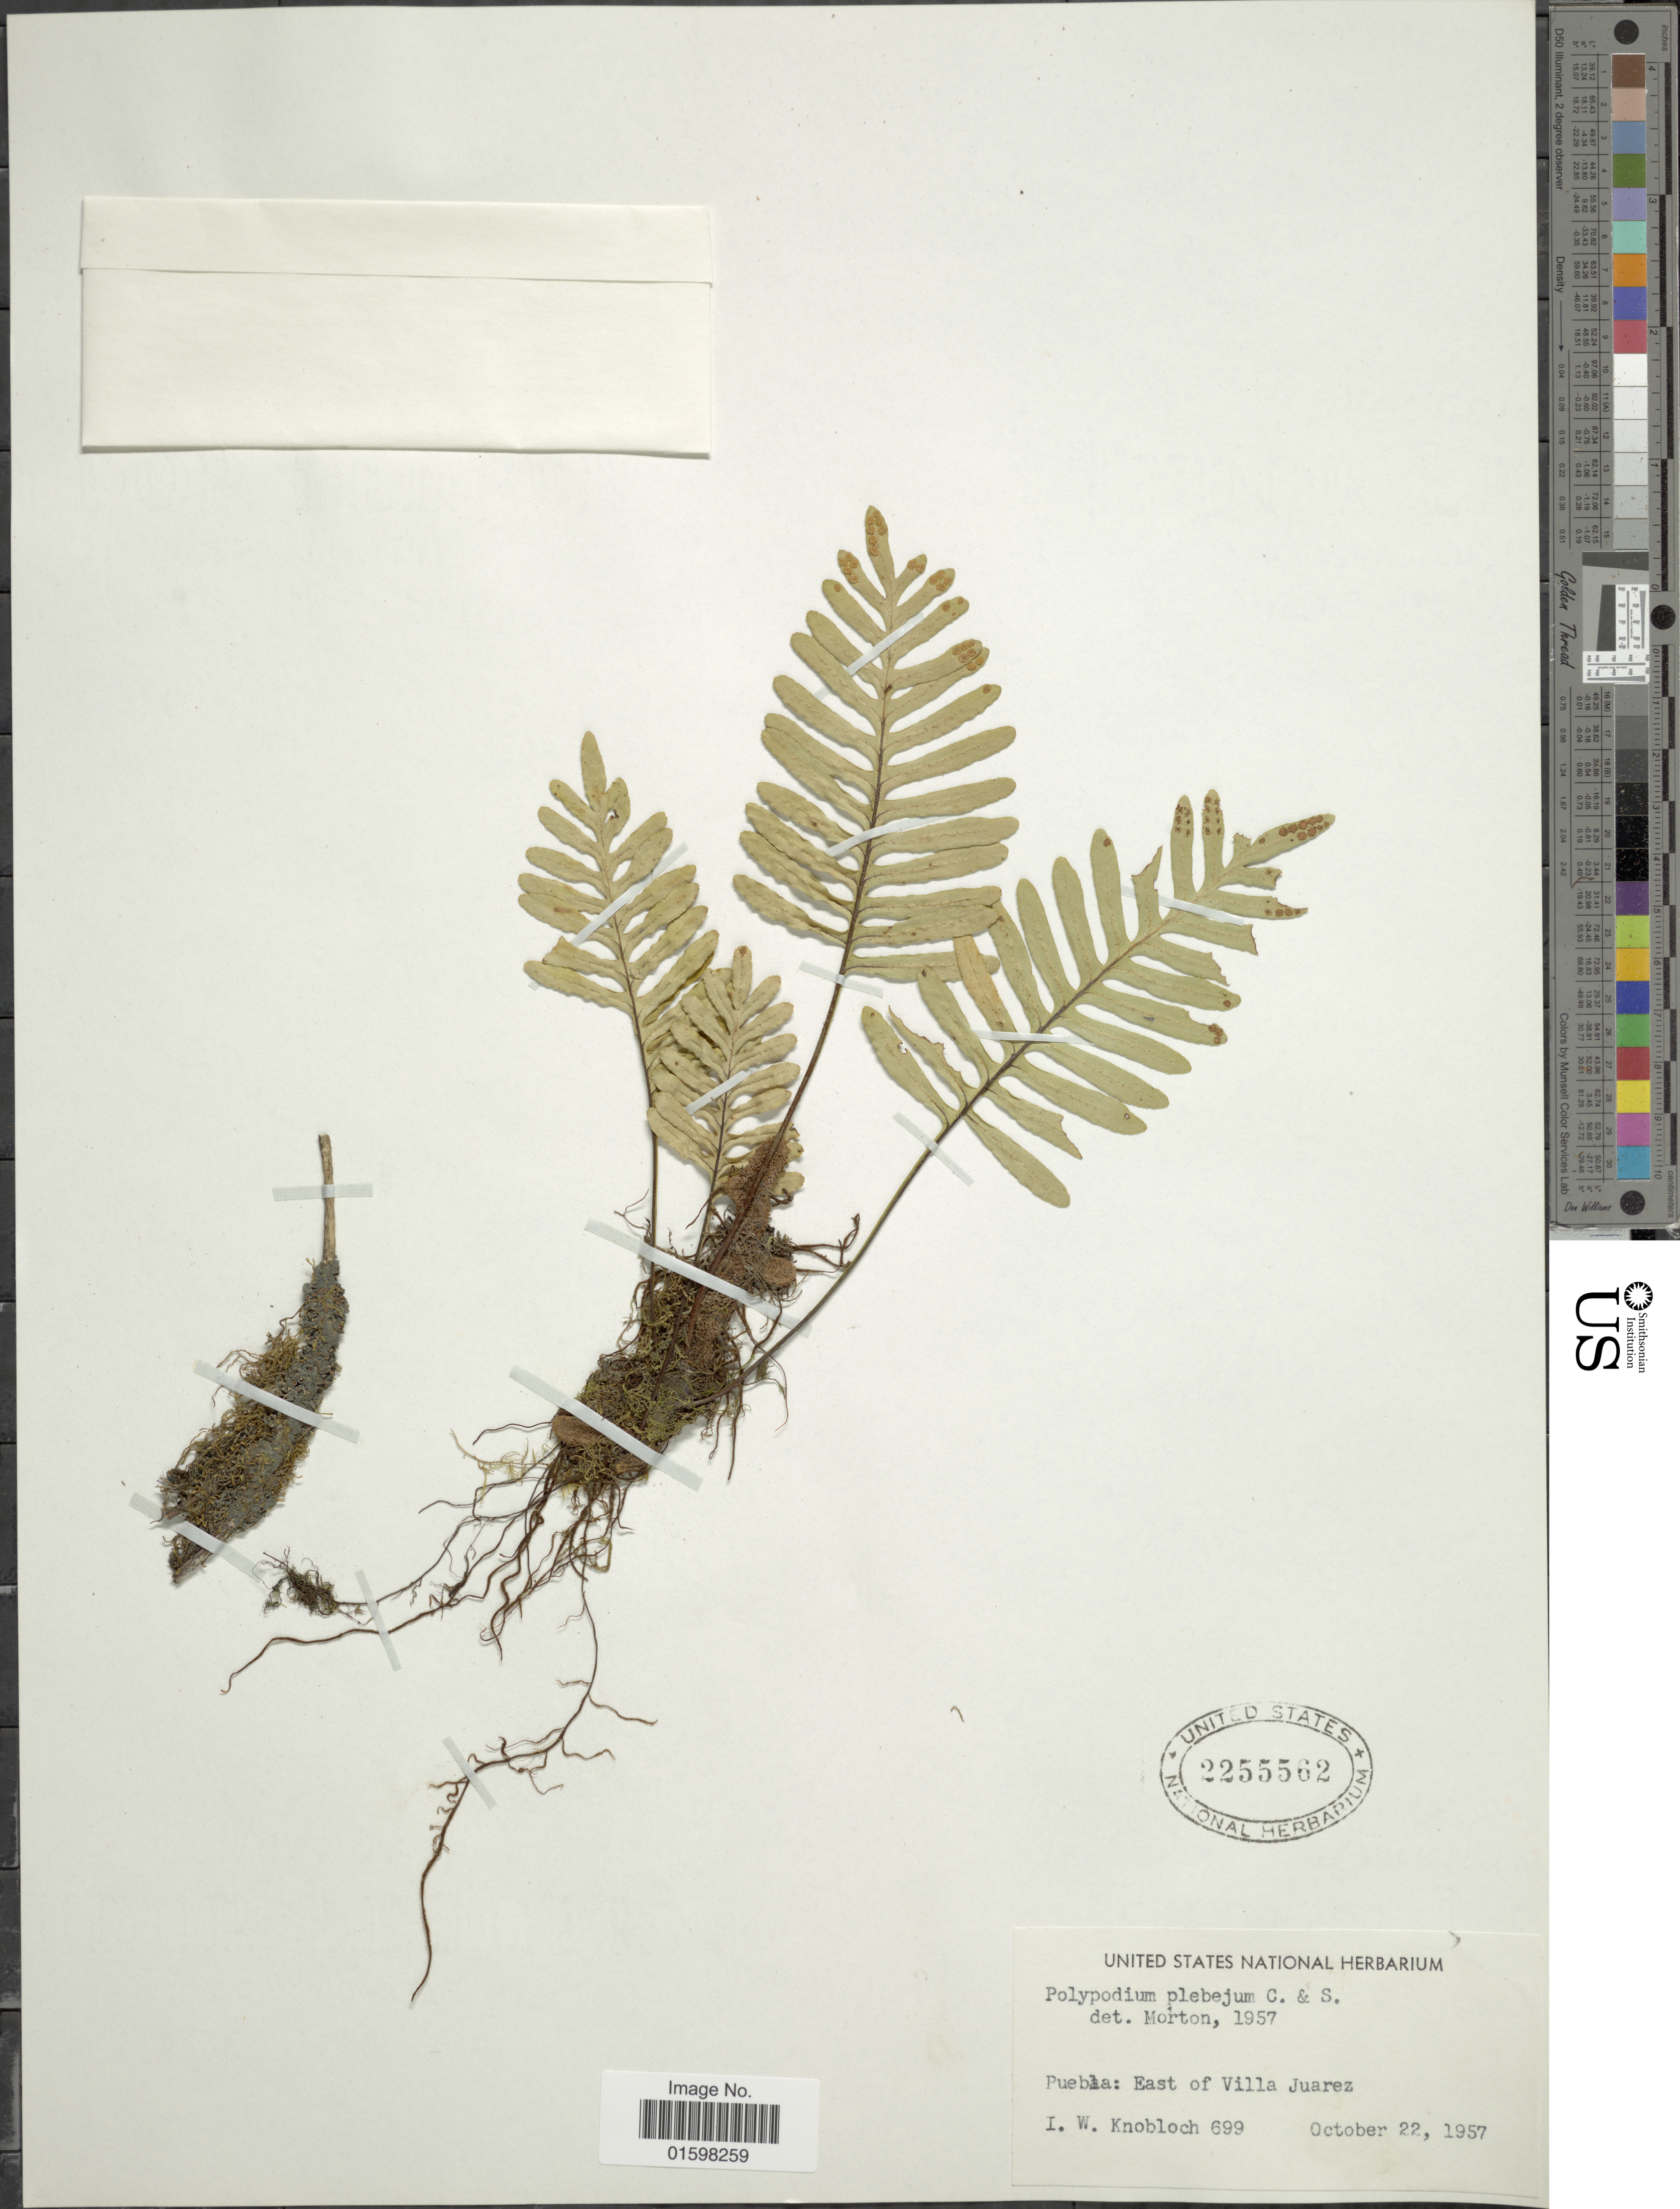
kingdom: Plantae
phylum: Tracheophyta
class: Polypodiopsida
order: Polypodiales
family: Polypodiaceae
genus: Pleopeltis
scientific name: Pleopeltis plebeia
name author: (Schltdl. ex Cham.) A.R. Sm. & Tejero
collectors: I. W. Knobloch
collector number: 699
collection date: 1957-10-22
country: Mexico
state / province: Hidalgo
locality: East of Villa Juarez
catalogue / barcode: US 2255562